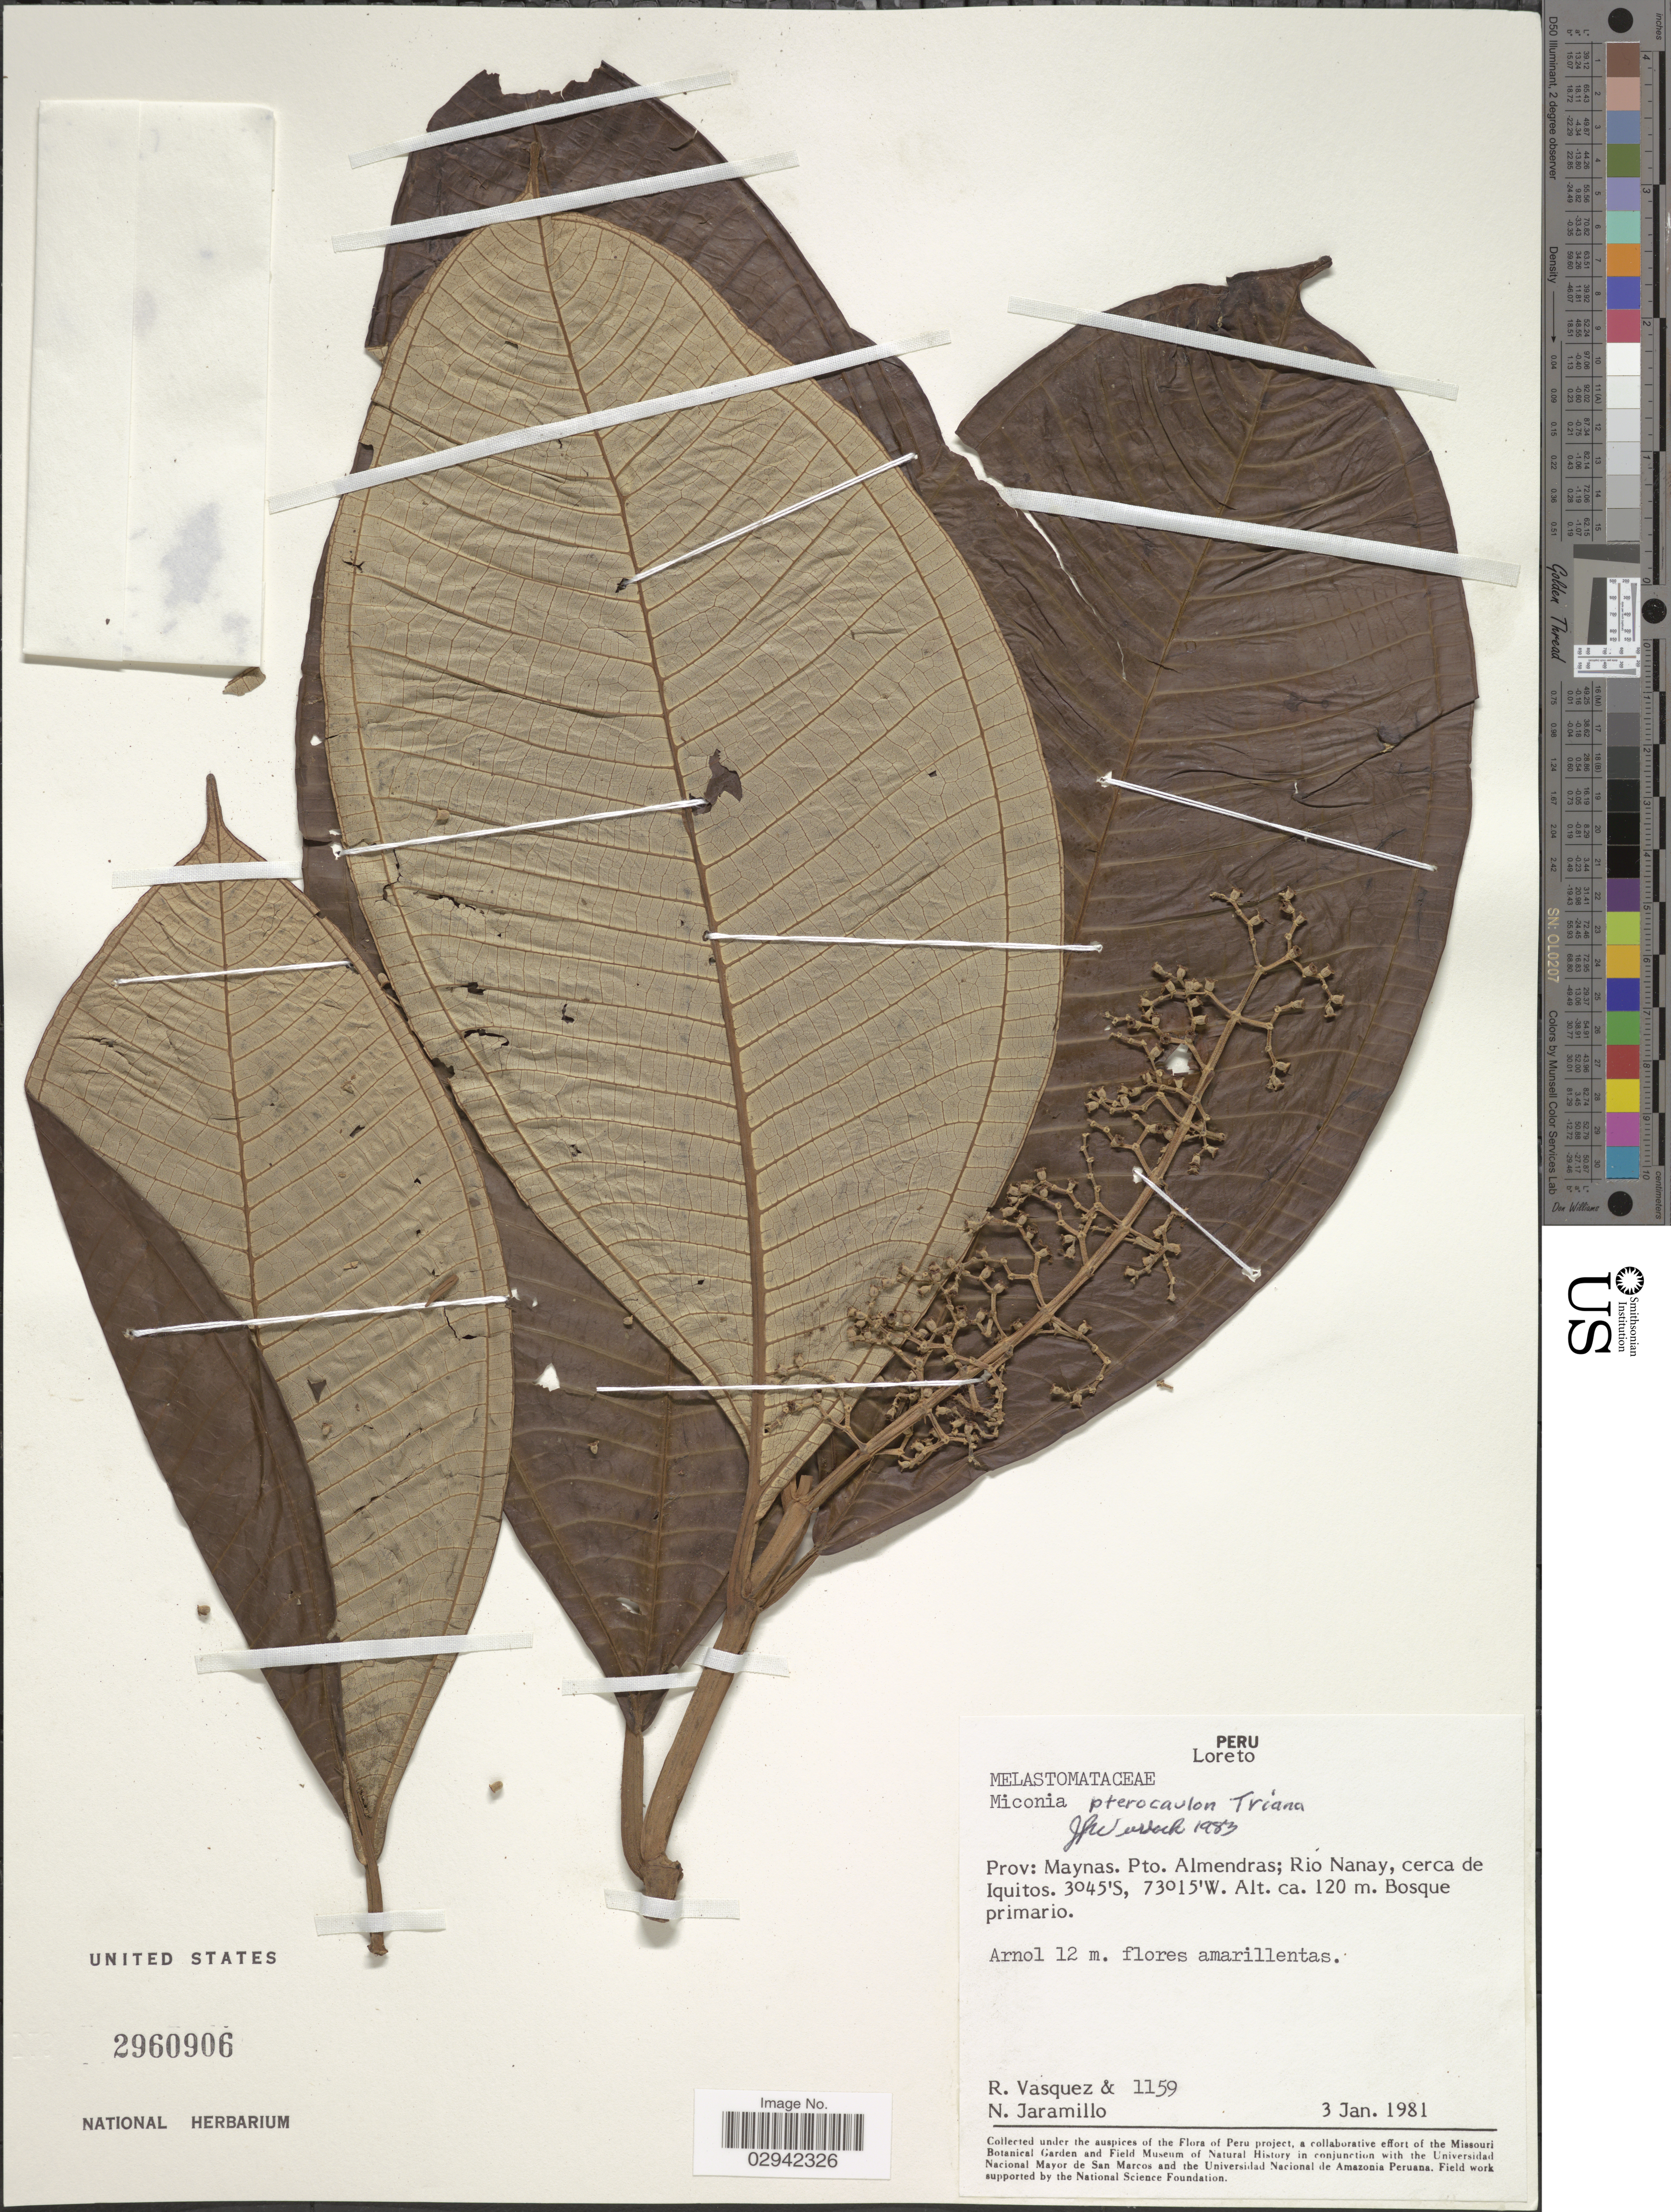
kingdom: Plantae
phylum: Tracheophyta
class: Magnoliopsida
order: Myrtales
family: Melastomataceae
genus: Miconia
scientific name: Miconia pterocaulon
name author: Triana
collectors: R. Vasquez & N. Jaramillo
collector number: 1159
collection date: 1981-01-03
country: Peru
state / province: Loreto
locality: Prov: Maynas, Pto. Almendras; Rio Nanay, cerca de Iquitos.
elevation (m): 120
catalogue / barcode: US 2960906